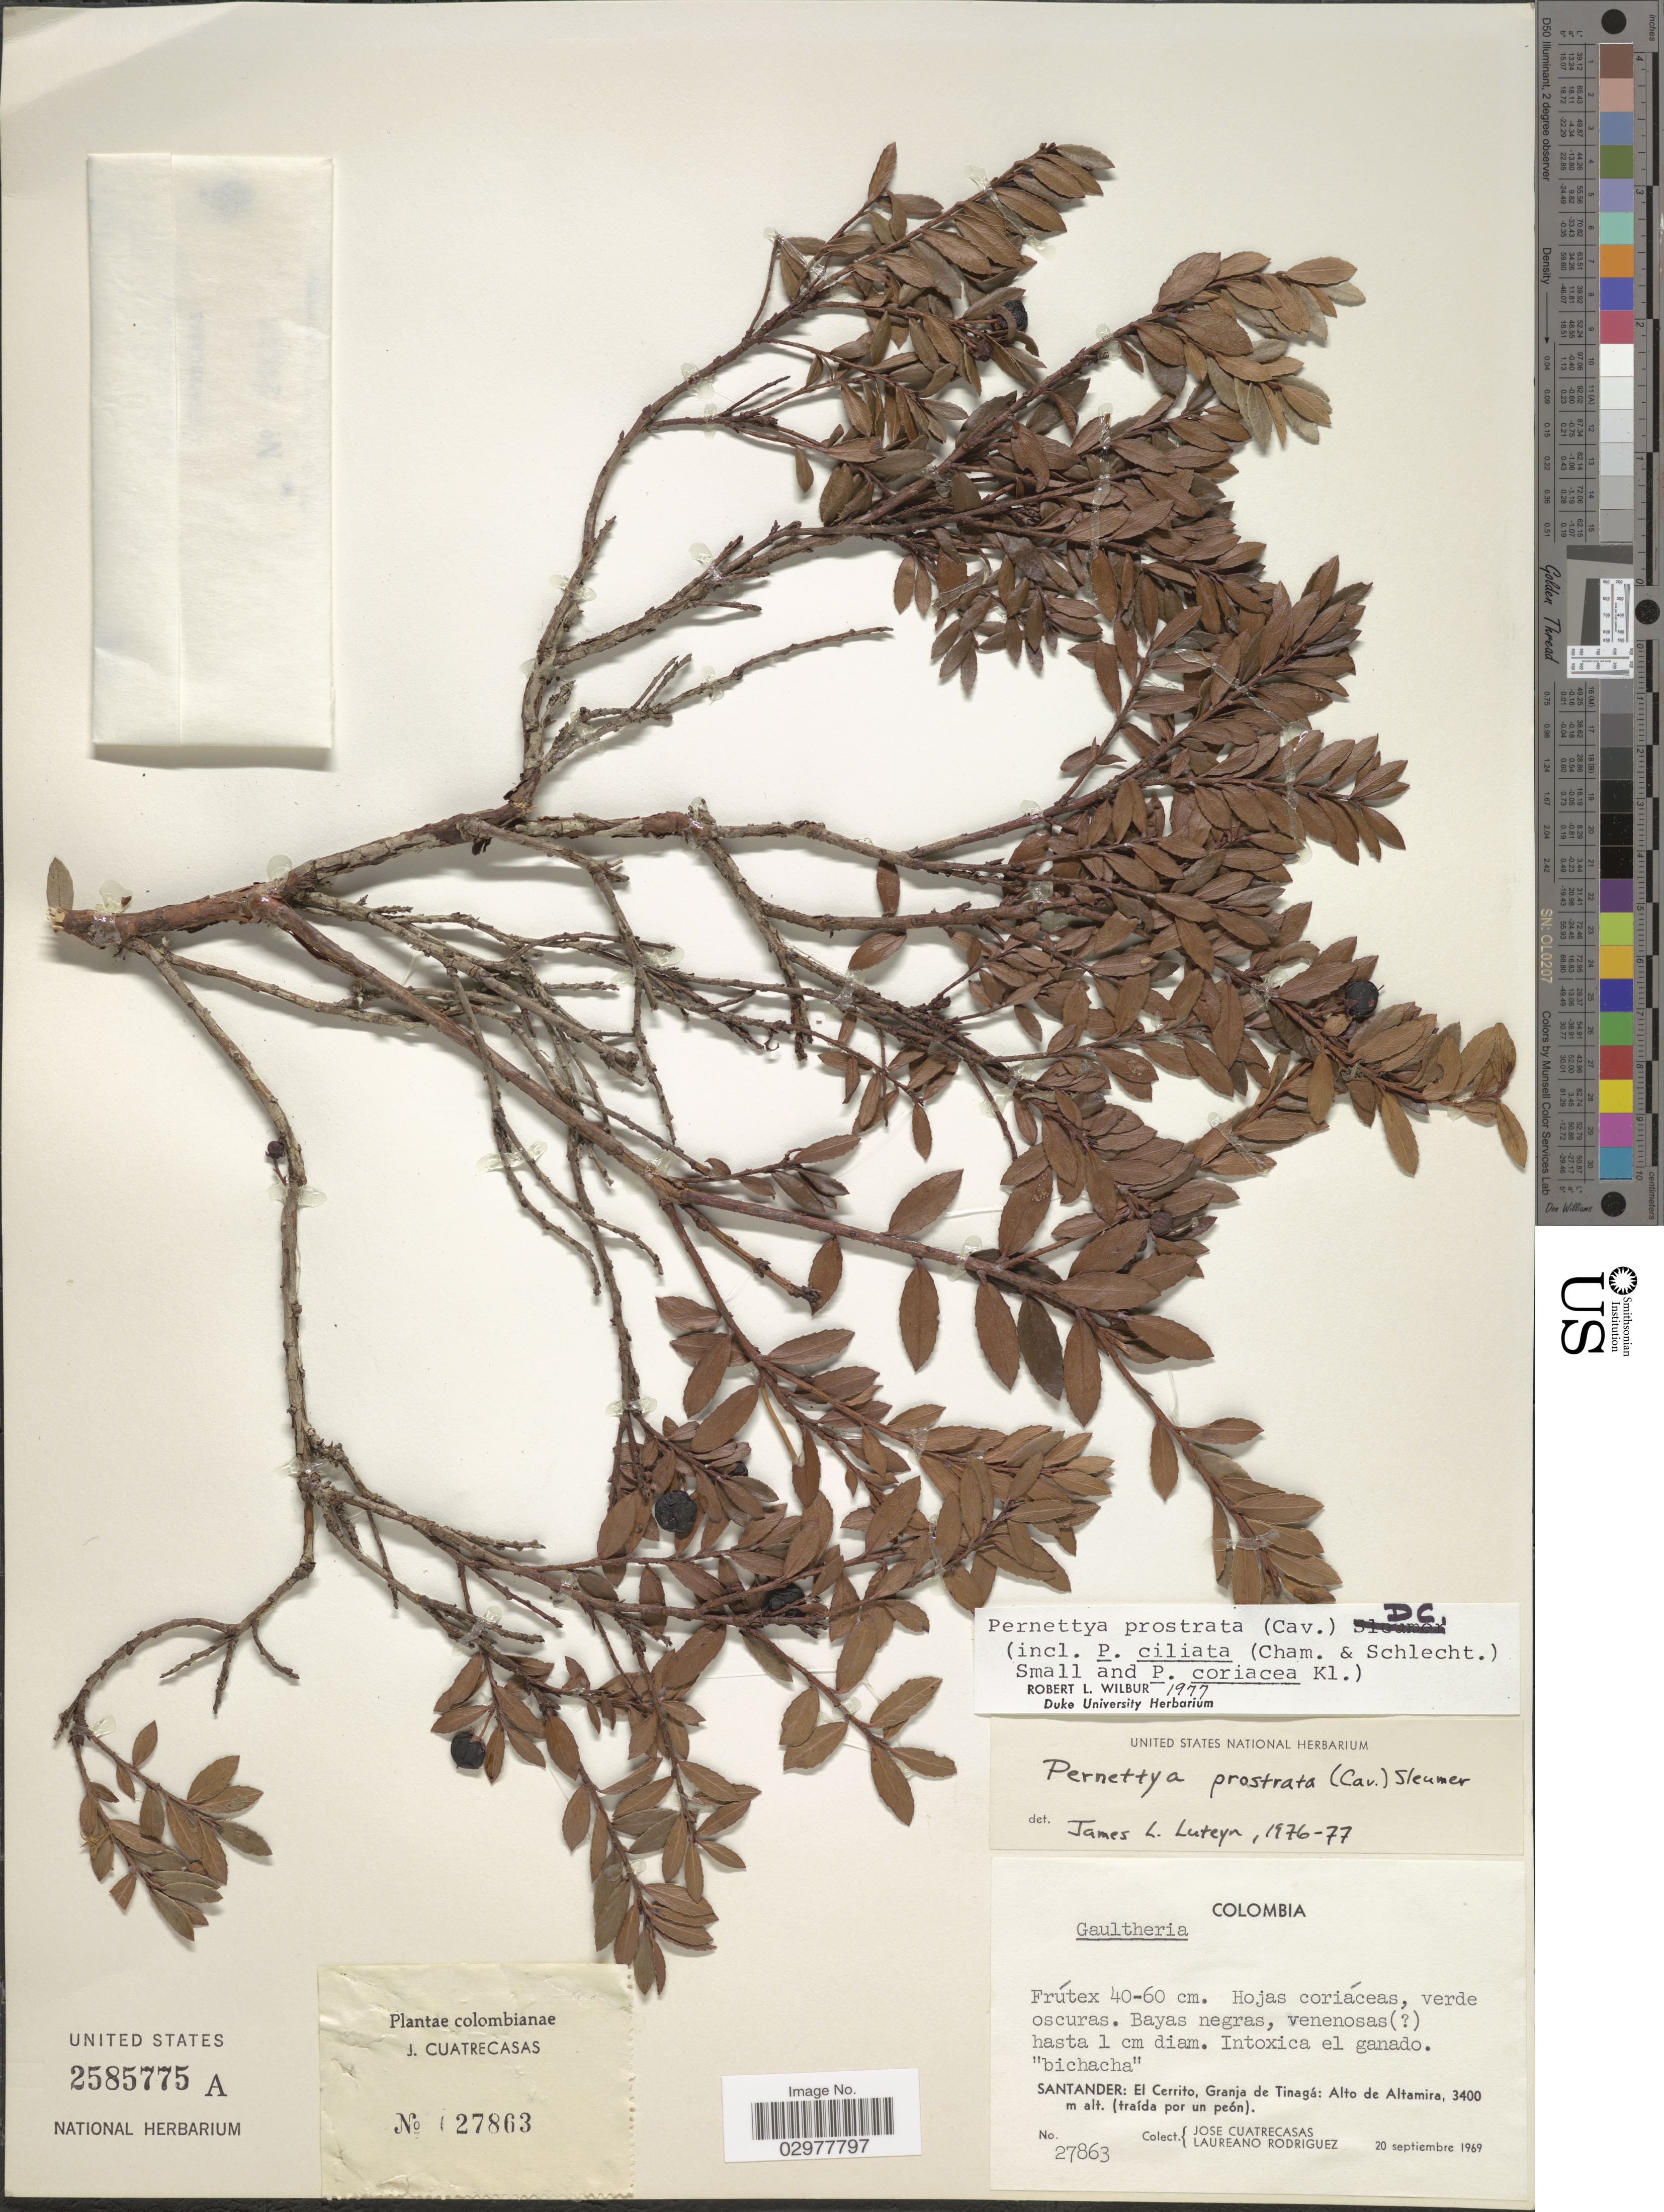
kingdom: Plantae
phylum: Tracheophyta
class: Magnoliopsida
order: Ericales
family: Ericaceae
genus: Pernettya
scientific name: Pernettya prostrata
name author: (Cav.) DC.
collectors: J. Cuatrecasas & L. Rodriguez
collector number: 27863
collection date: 1969-09-20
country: Colombia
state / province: Santander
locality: El Cerito, Granja de Tinagá: Alto de Altamira.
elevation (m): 3400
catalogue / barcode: US 2585775A